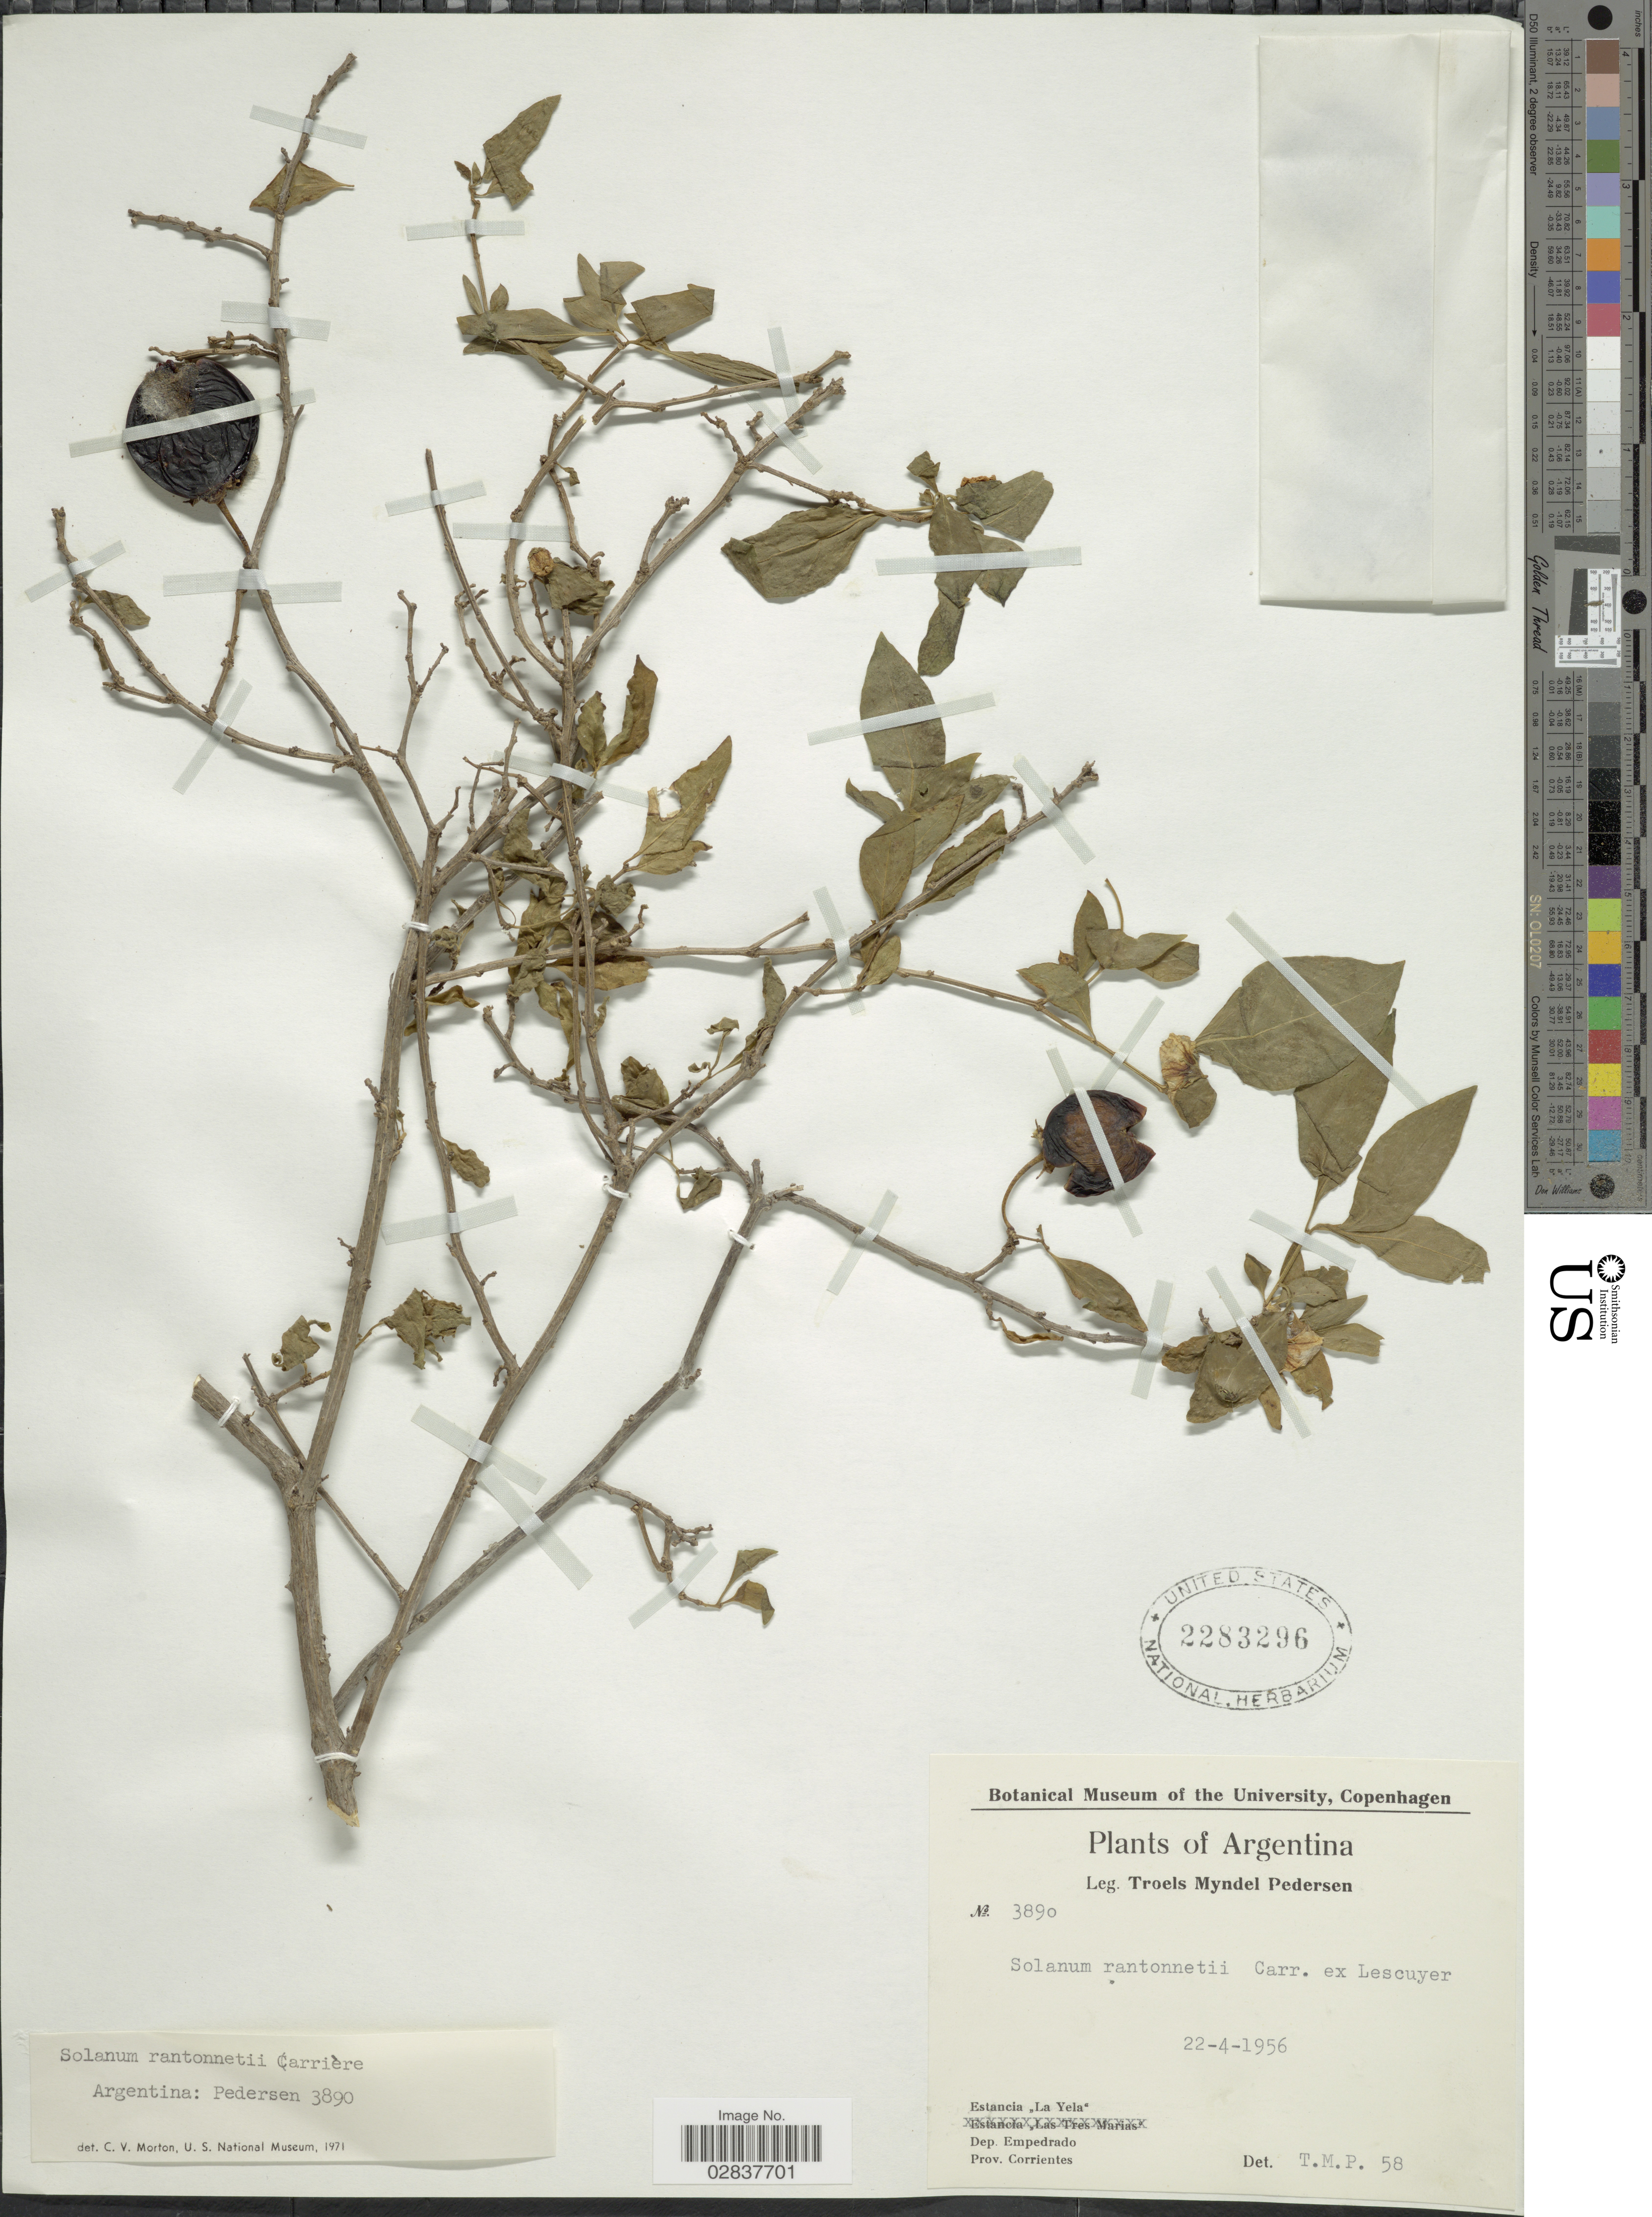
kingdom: Plantae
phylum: Tracheophyta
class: Magnoliopsida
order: Solanales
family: Solanaceae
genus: Solanum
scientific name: Solanum rantonnetii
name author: Carrière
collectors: T. Pederson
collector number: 3890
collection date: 1956-04-22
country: Argentina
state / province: Corrientes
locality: Estancia "La Yela" Dep. Empedrado.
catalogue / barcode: US 2283296